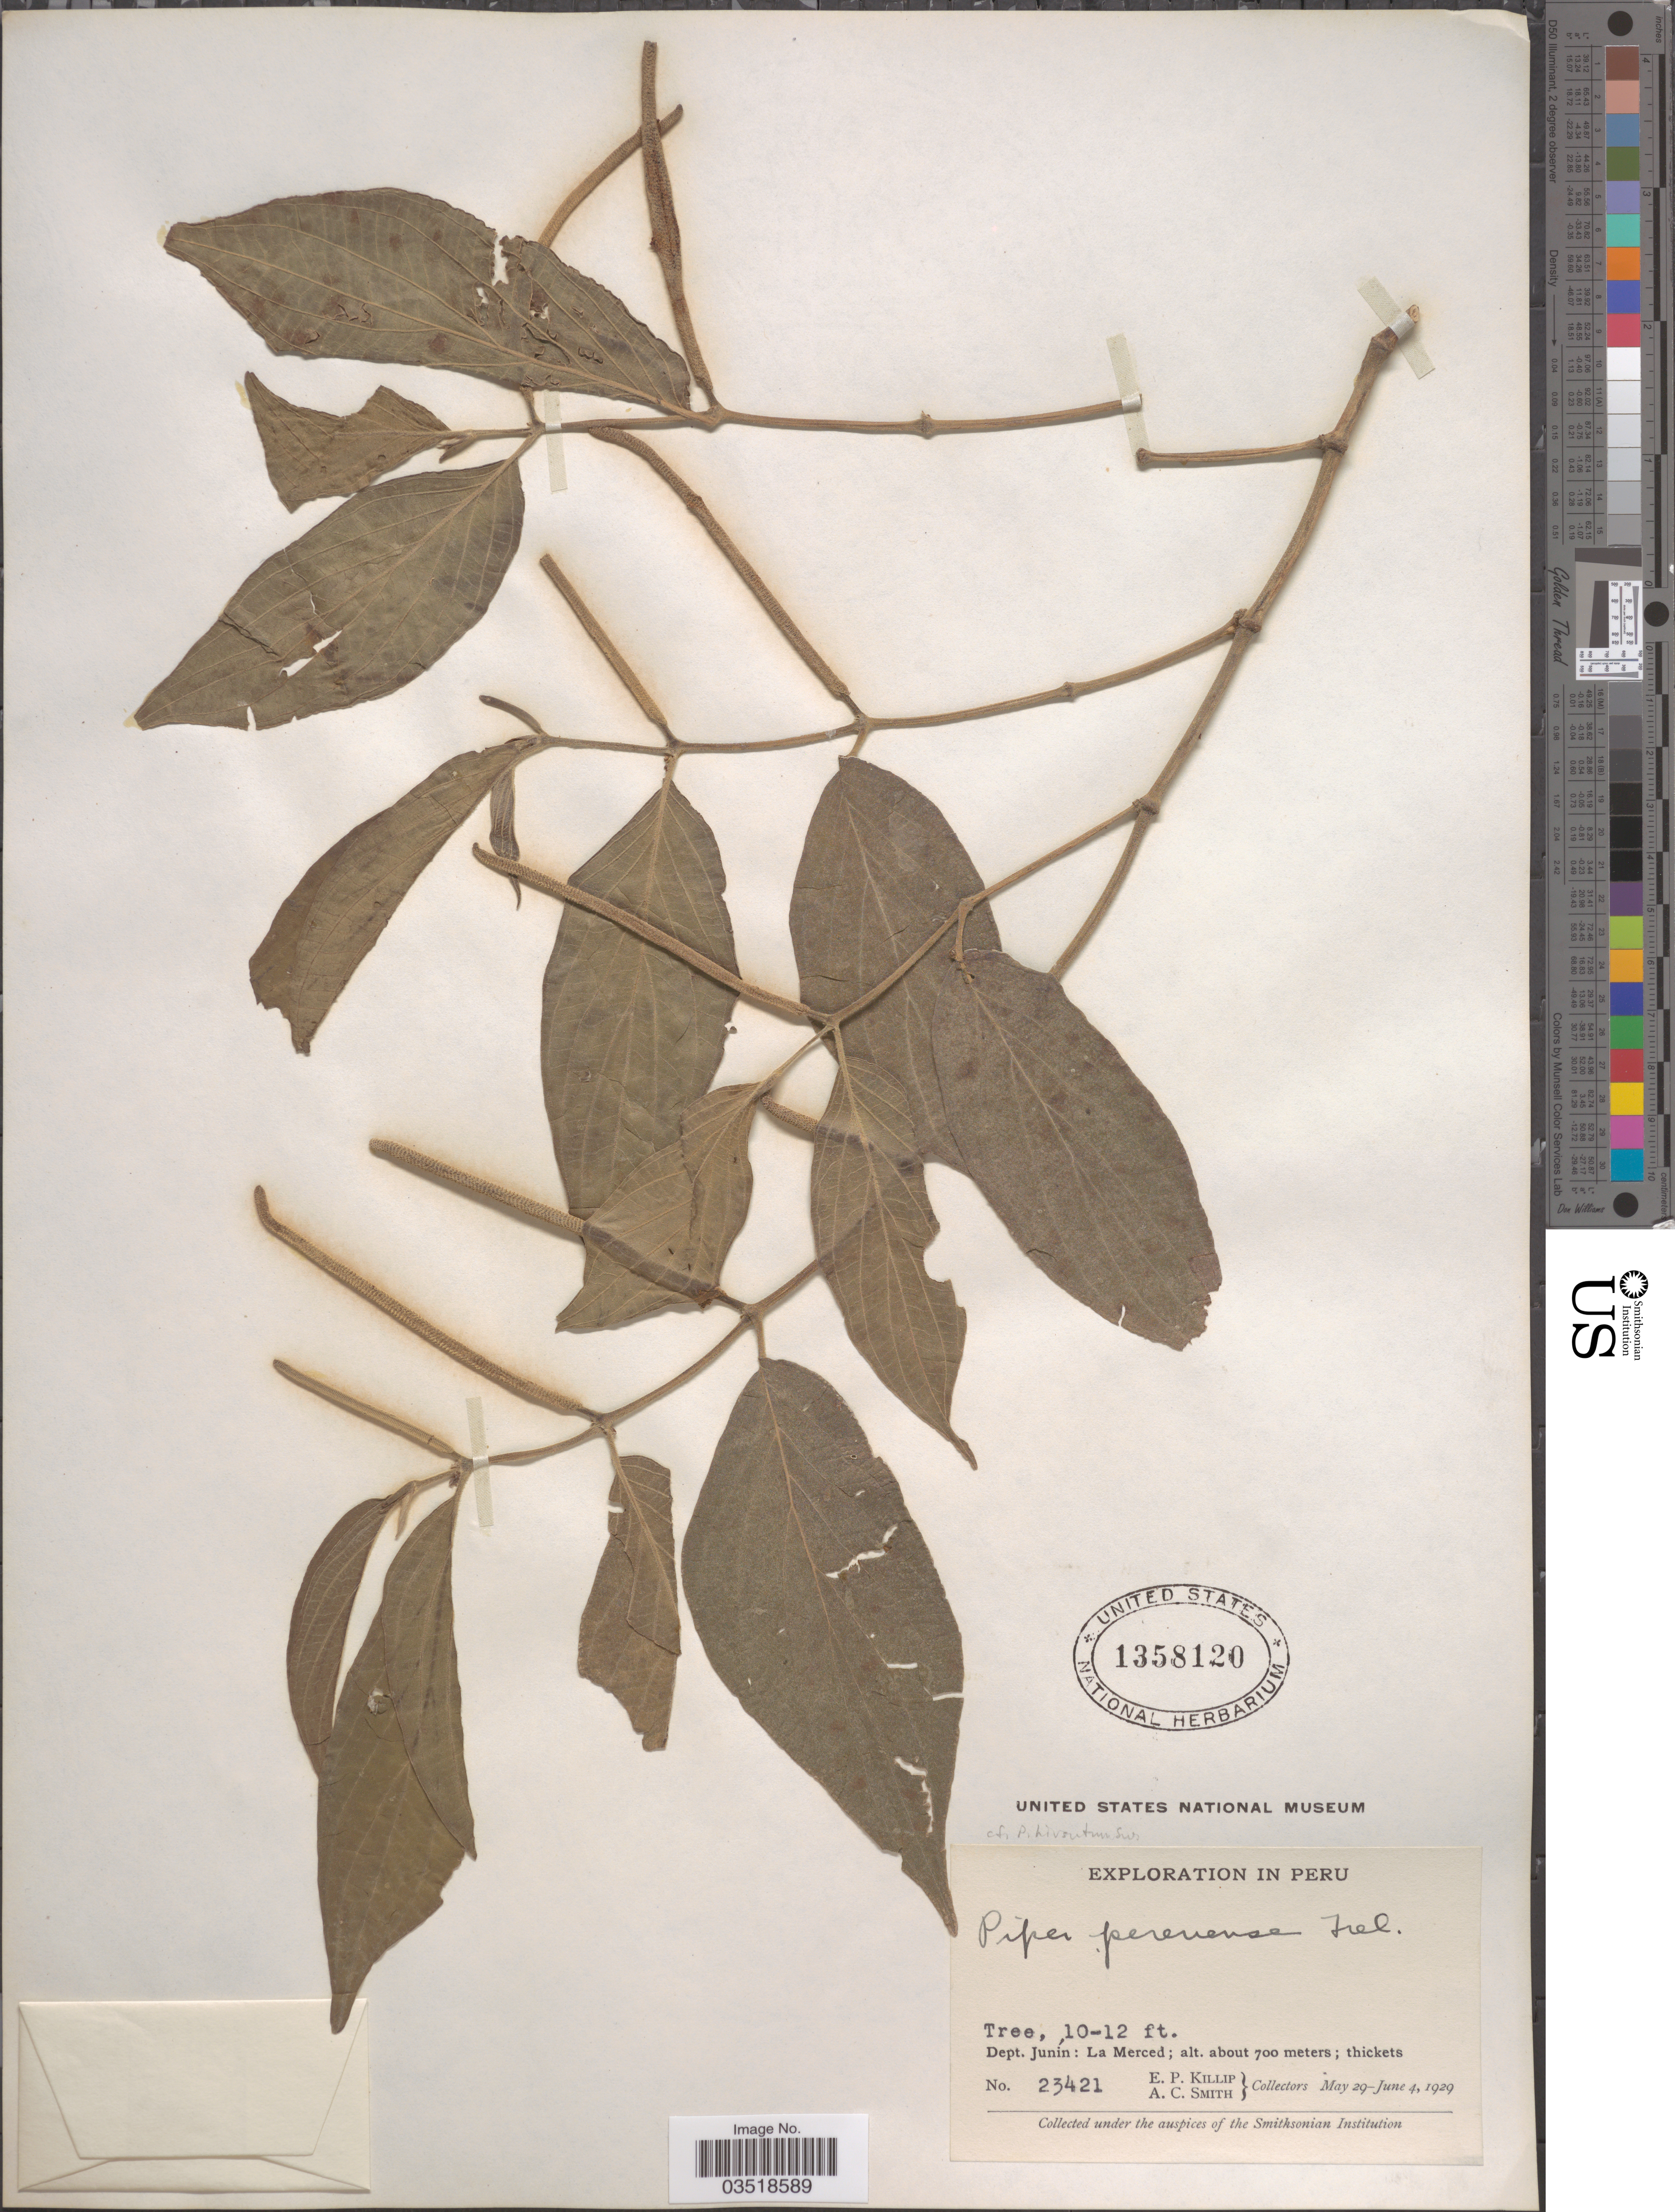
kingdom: Plantae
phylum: Tracheophyta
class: Magnoliopsida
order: Piperales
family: Piperaceae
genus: Piper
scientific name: Piper perenense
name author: Trel. in J.F. Macbr.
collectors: E. P. Killip & A. C. Smith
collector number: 23421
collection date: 1929-05-29/1929-06-04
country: Peru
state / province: Junín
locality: Dept. Junín: La Merced.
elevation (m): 700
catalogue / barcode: US 1358120